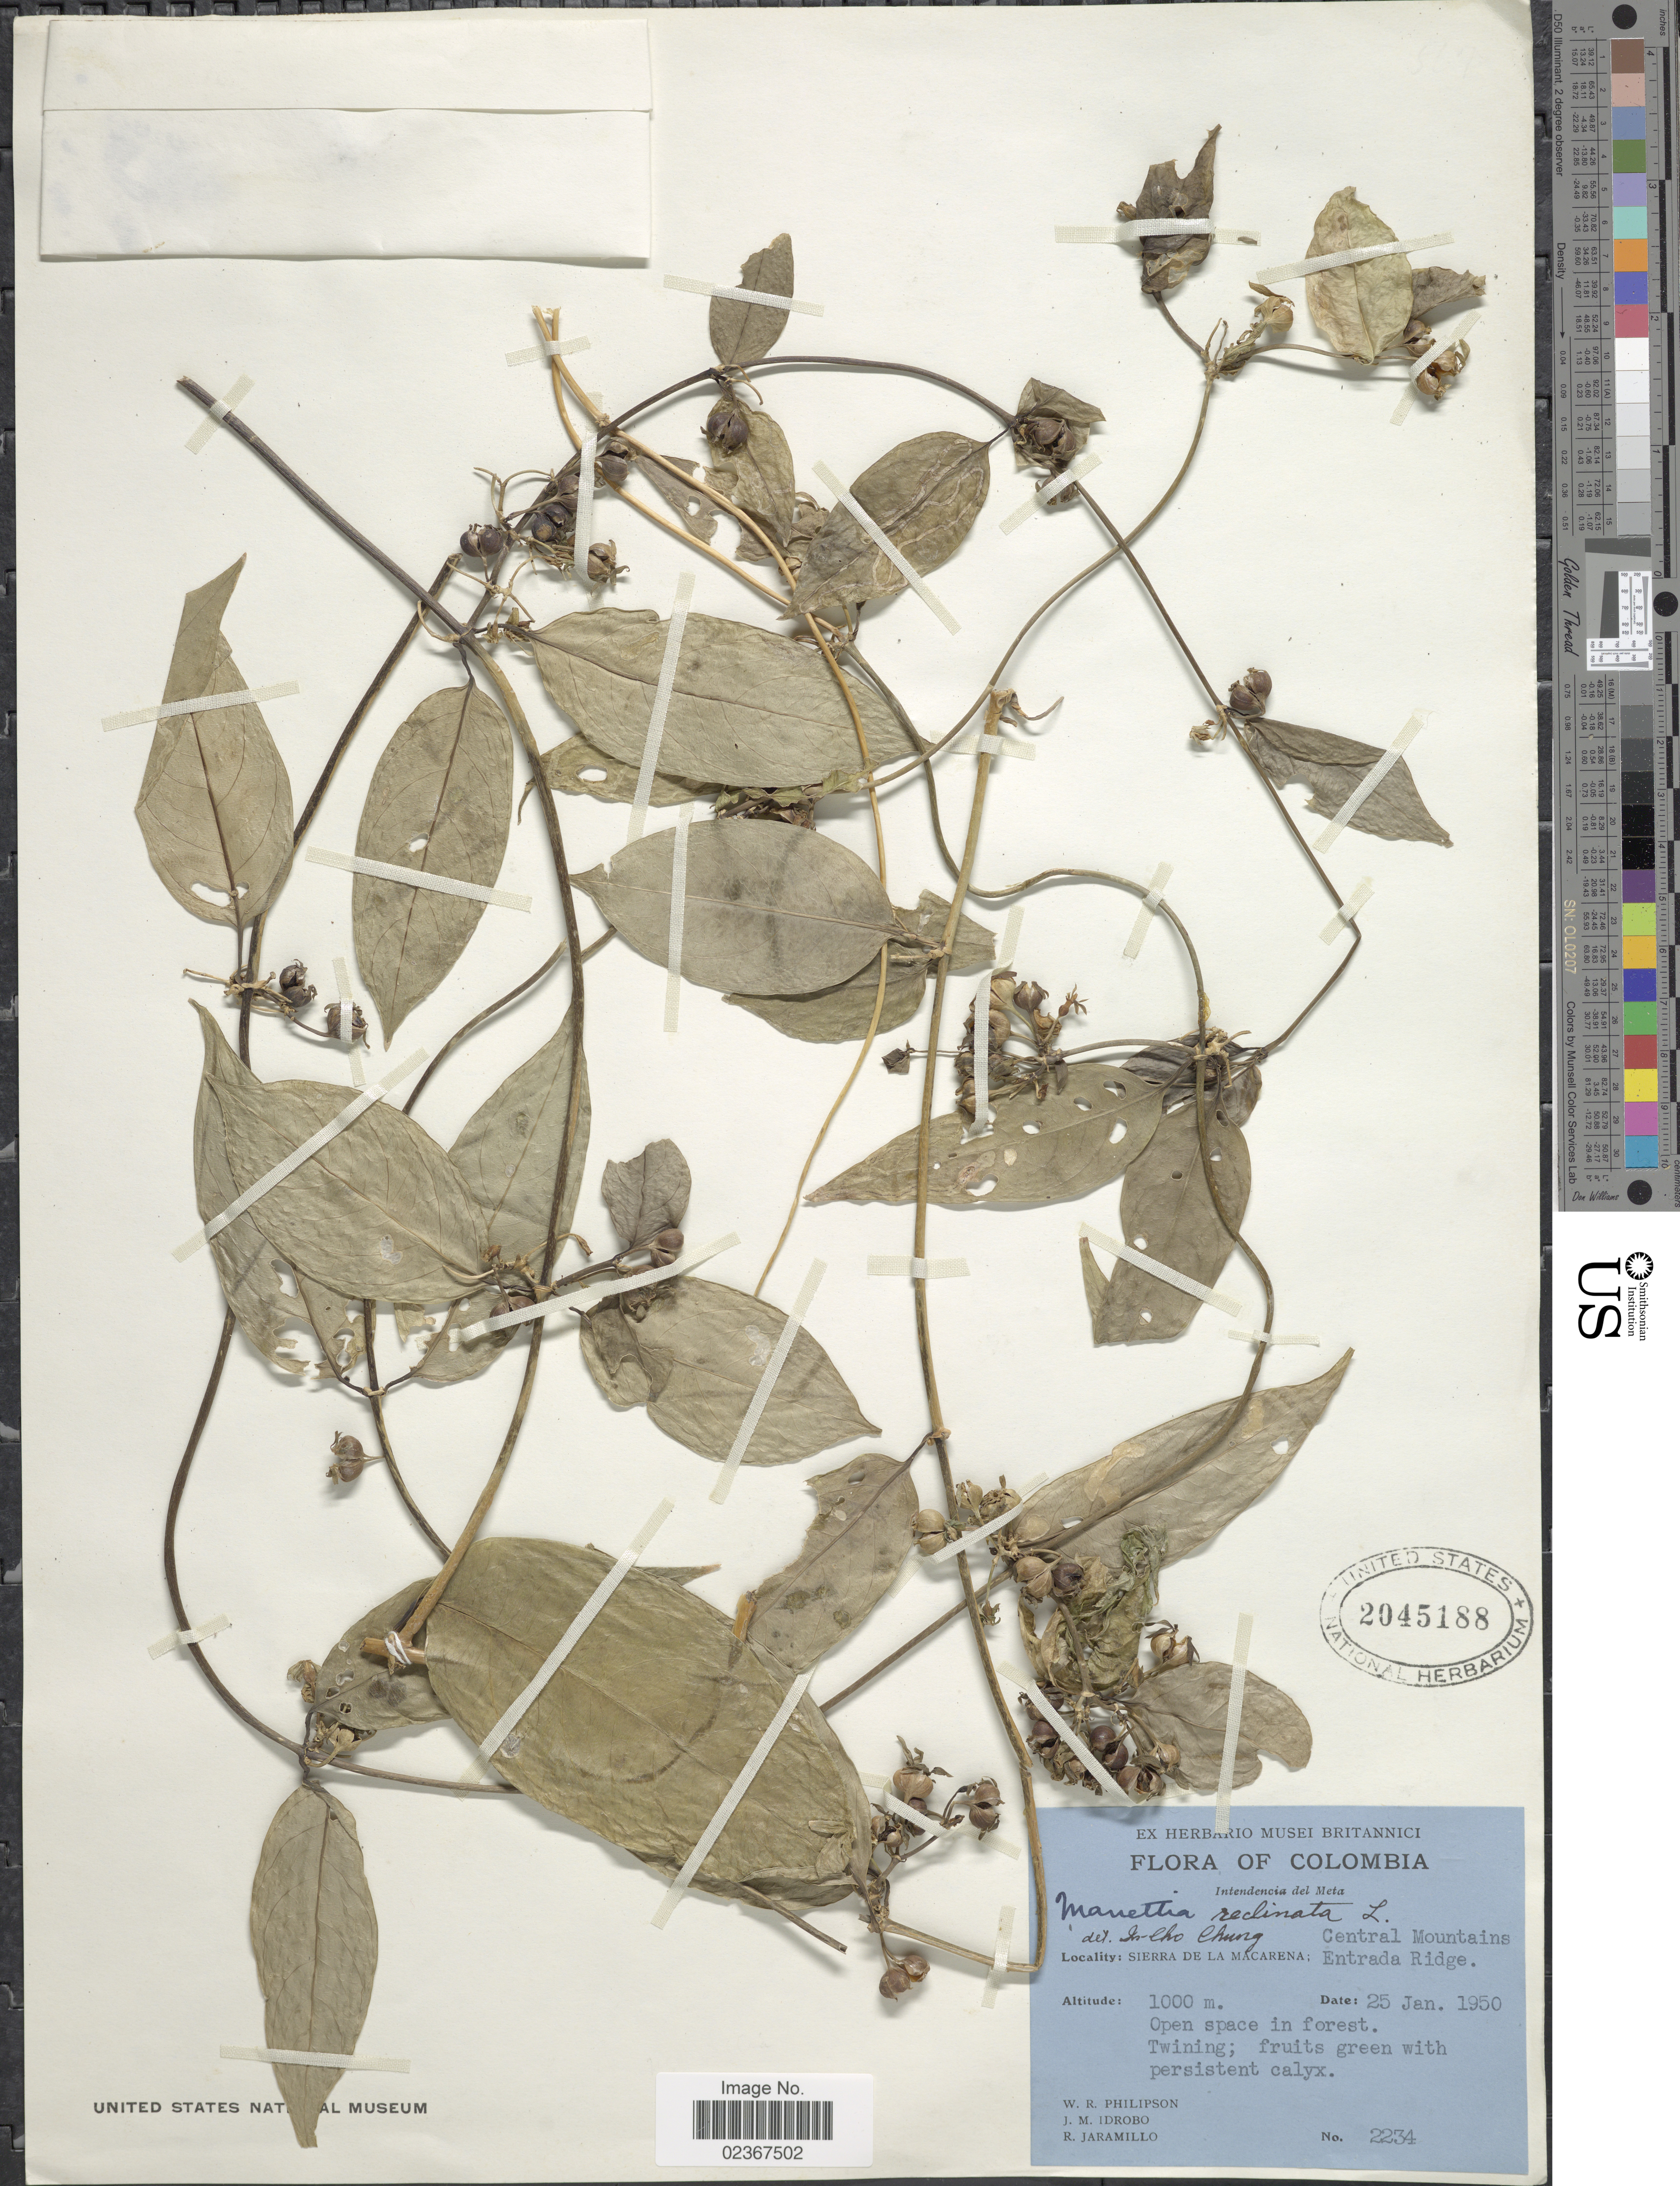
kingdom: Plantae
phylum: Tracheophyta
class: Magnoliopsida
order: Gentianales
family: Rubiaceae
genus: Manettia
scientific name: Manettia reclinata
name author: L.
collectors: W. R. Philipson, J. M. Idrobo & R. Jaramillo M.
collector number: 2234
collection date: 1950-01-25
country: Colombia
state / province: Meta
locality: Central Mountains Entrada Ridge. Sierra de la Macarena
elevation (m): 1000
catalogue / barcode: US 2045188